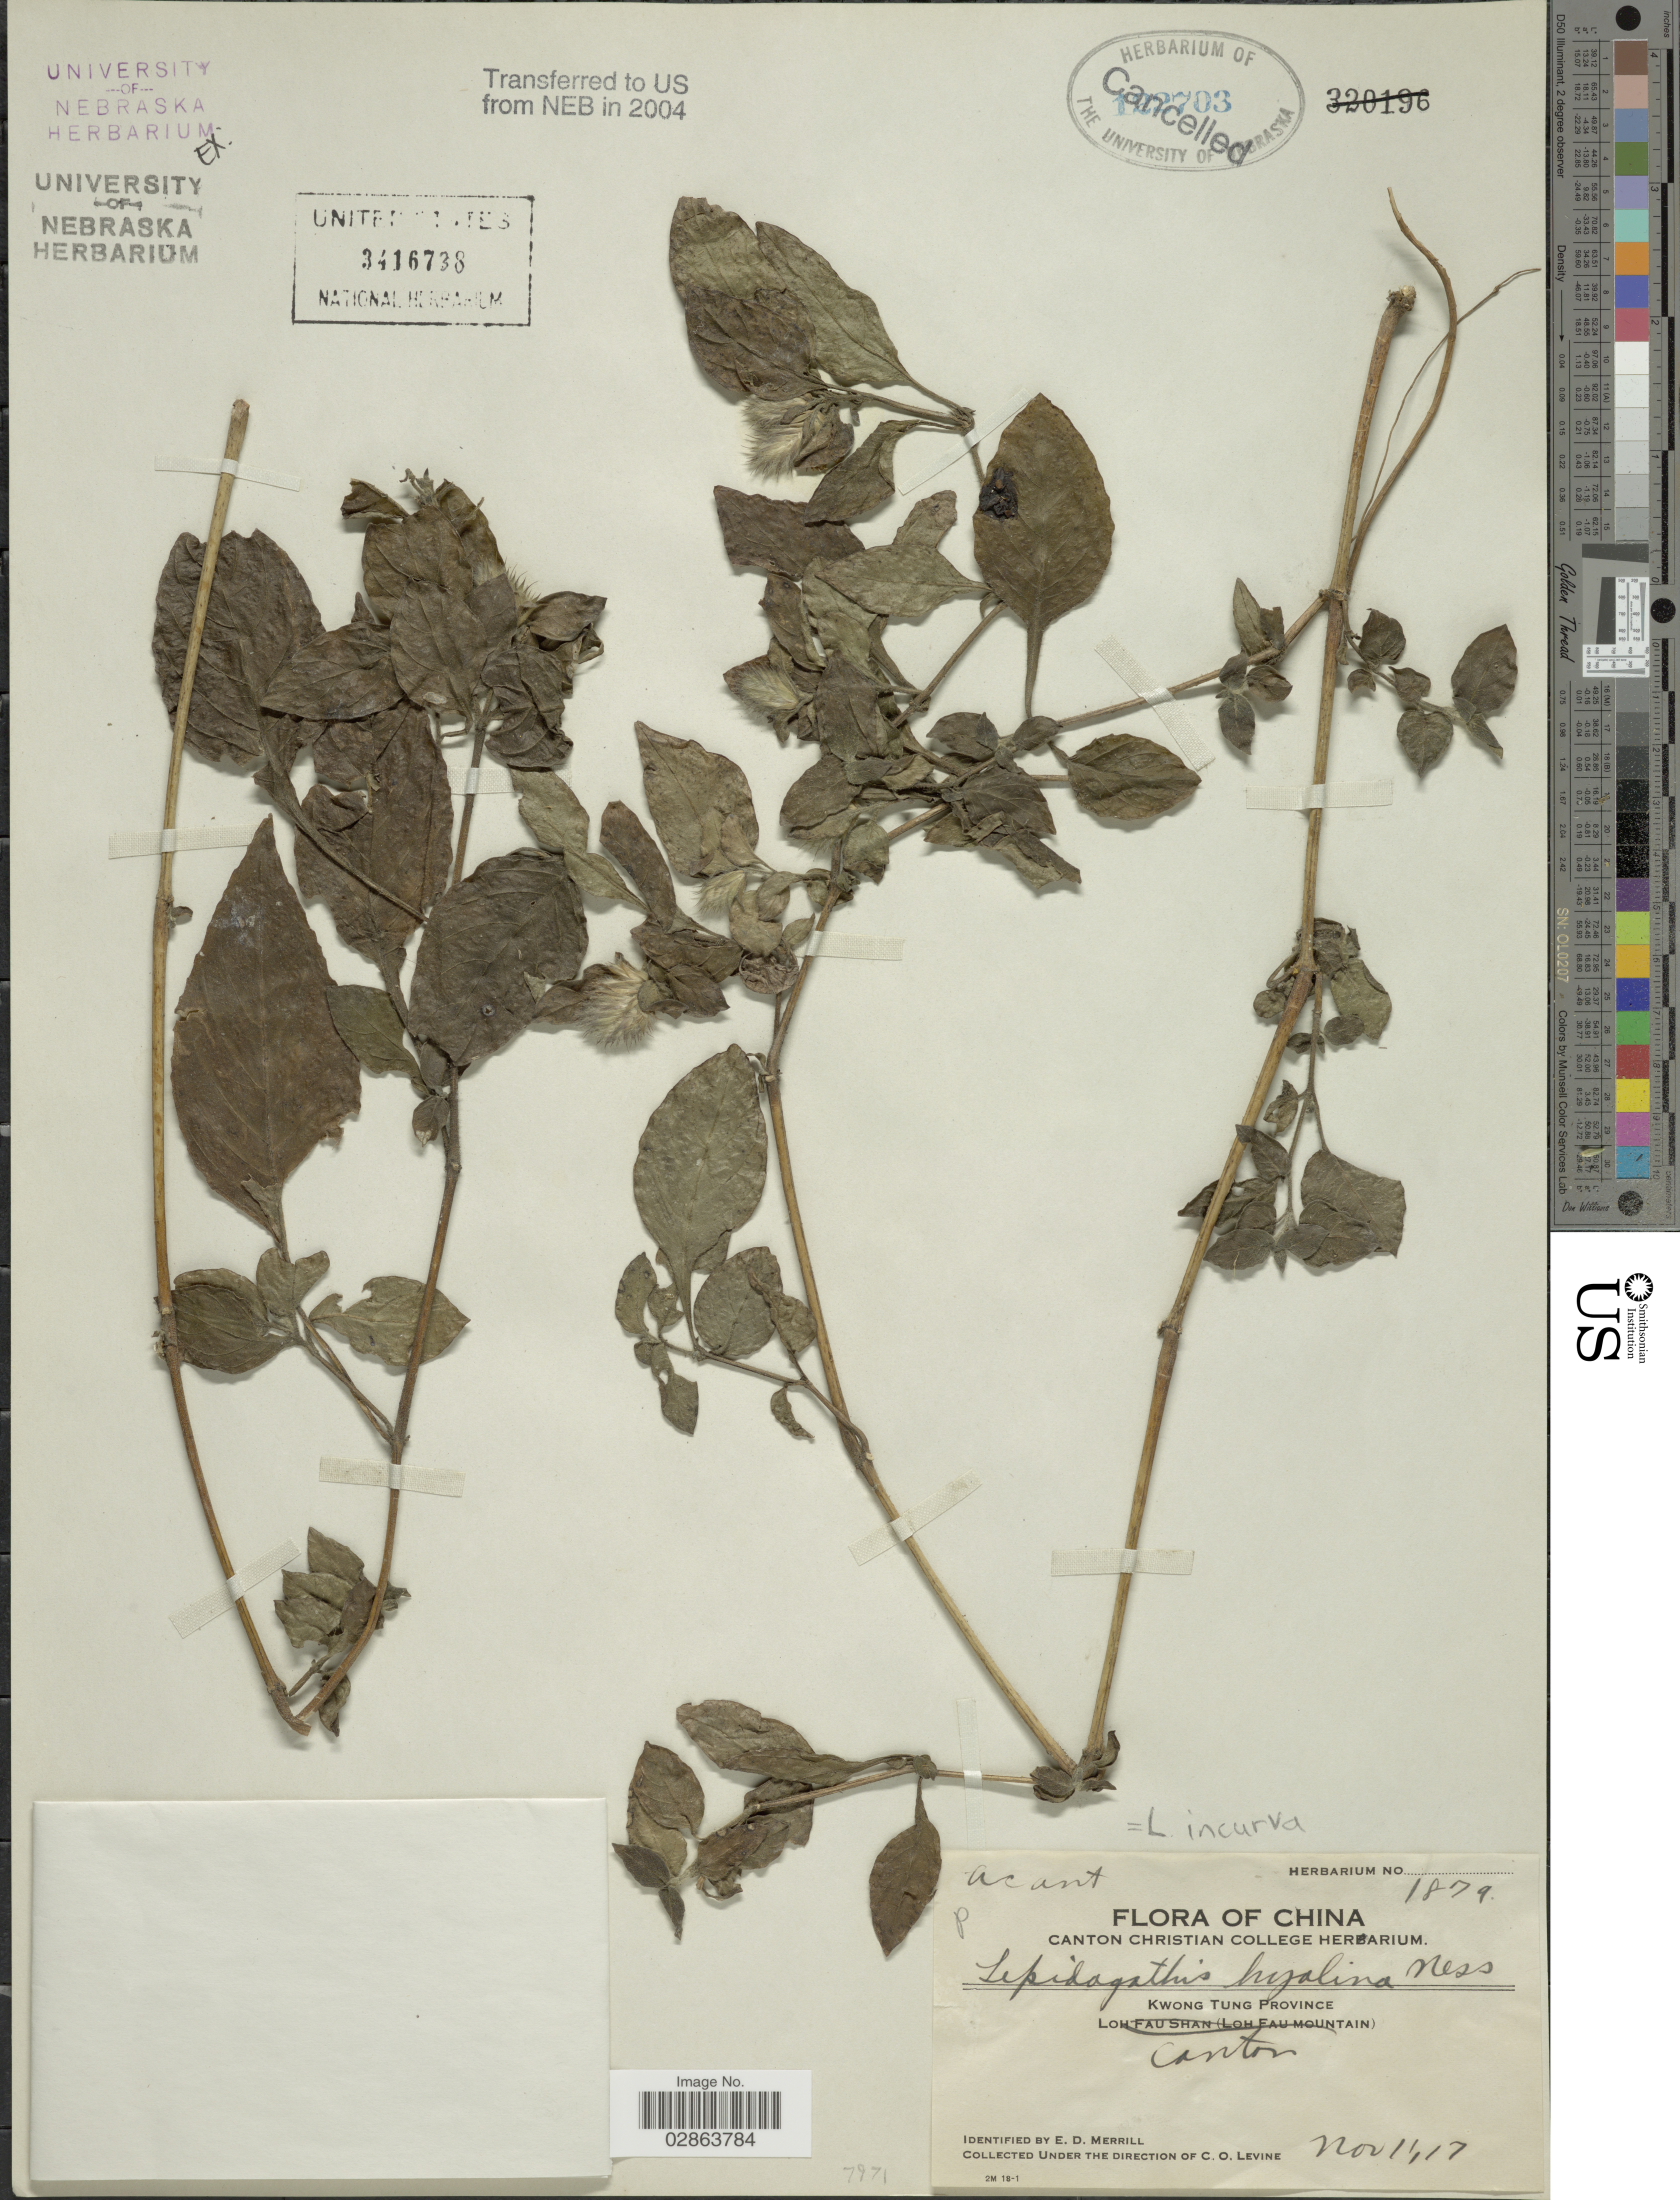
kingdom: Plantae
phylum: Tracheophyta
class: Magnoliopsida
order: Lamiales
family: Acanthaceae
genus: Lepidagathis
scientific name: Lepidagathis incurva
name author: Buch.-Ham. ex D. Don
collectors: C. O. Levine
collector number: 1879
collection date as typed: Transcribed d/m/y: 11/11/17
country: China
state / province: Guangdong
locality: Kwong Tung Province, Canton.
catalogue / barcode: US 3416738